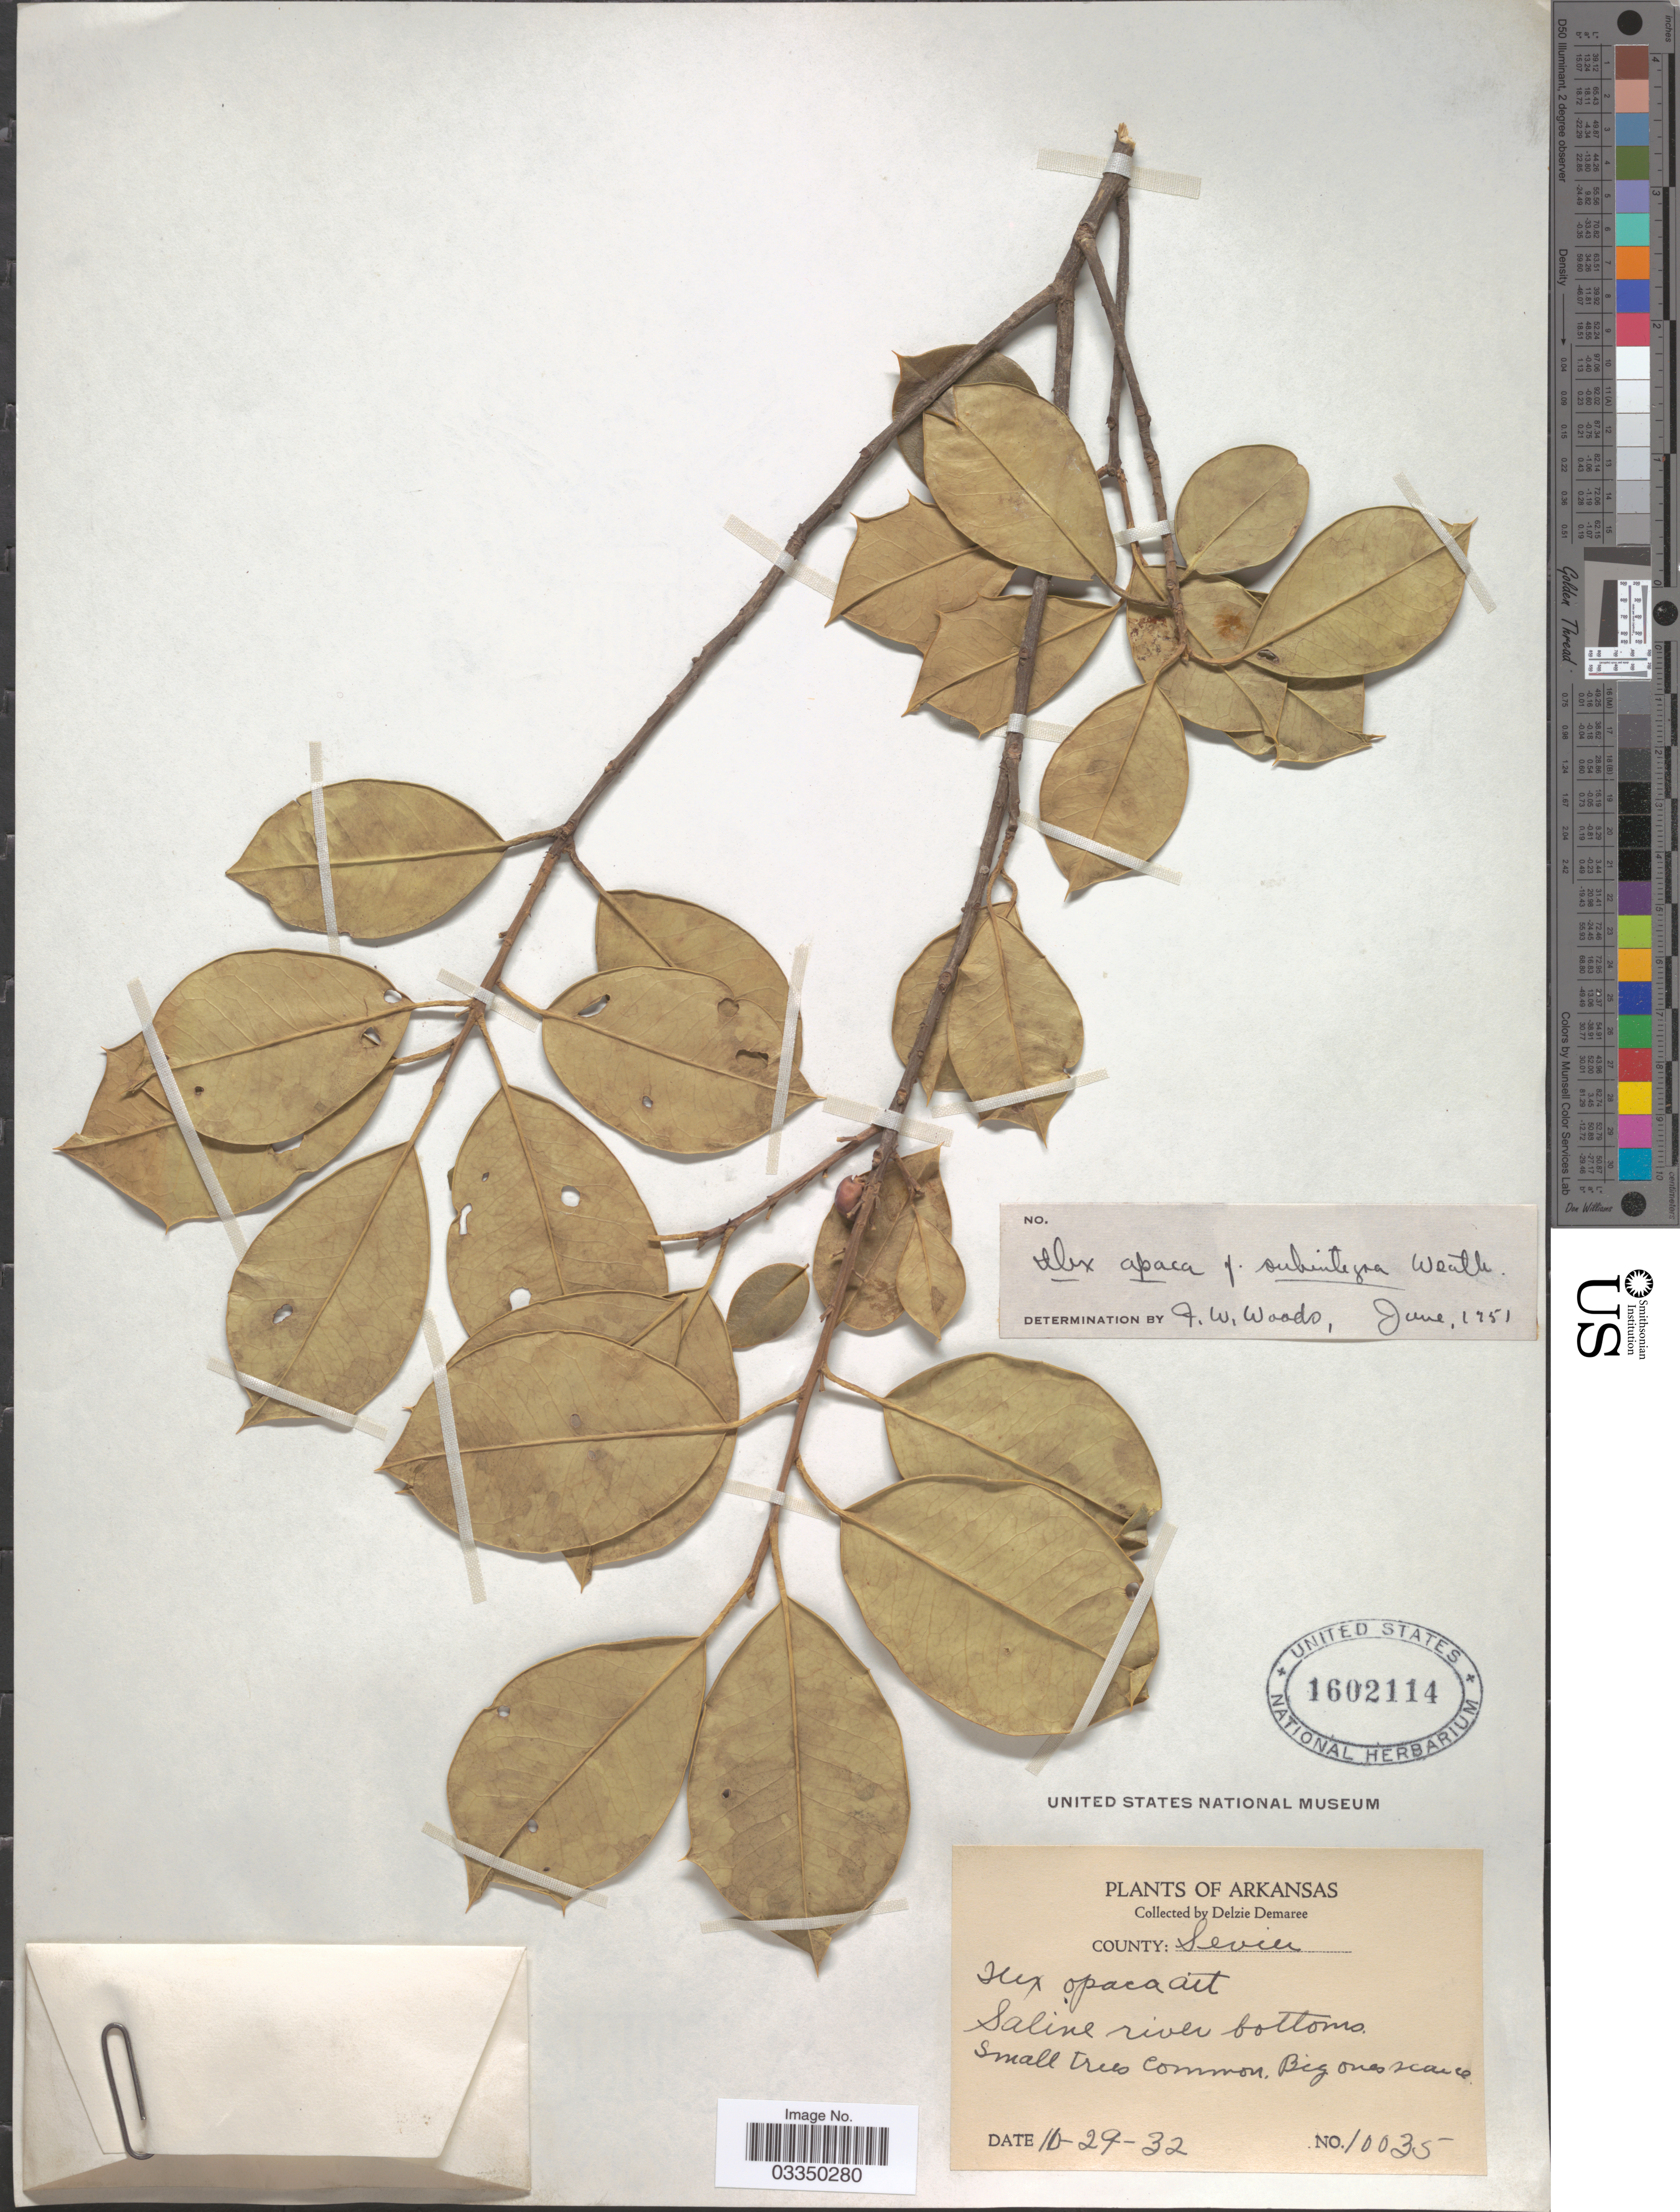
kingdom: Plantae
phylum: Tracheophyta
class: Magnoliopsida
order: Aquifoliales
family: Aquifoliaceae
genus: Ilex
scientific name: Ilex opaca f. subintegra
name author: Weath.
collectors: D. Demaree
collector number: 10035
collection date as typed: Transcribed d/m/y: 29/11/32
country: United States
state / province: Arkansas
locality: County: Sevier. Saline river bottoms.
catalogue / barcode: US 1602114